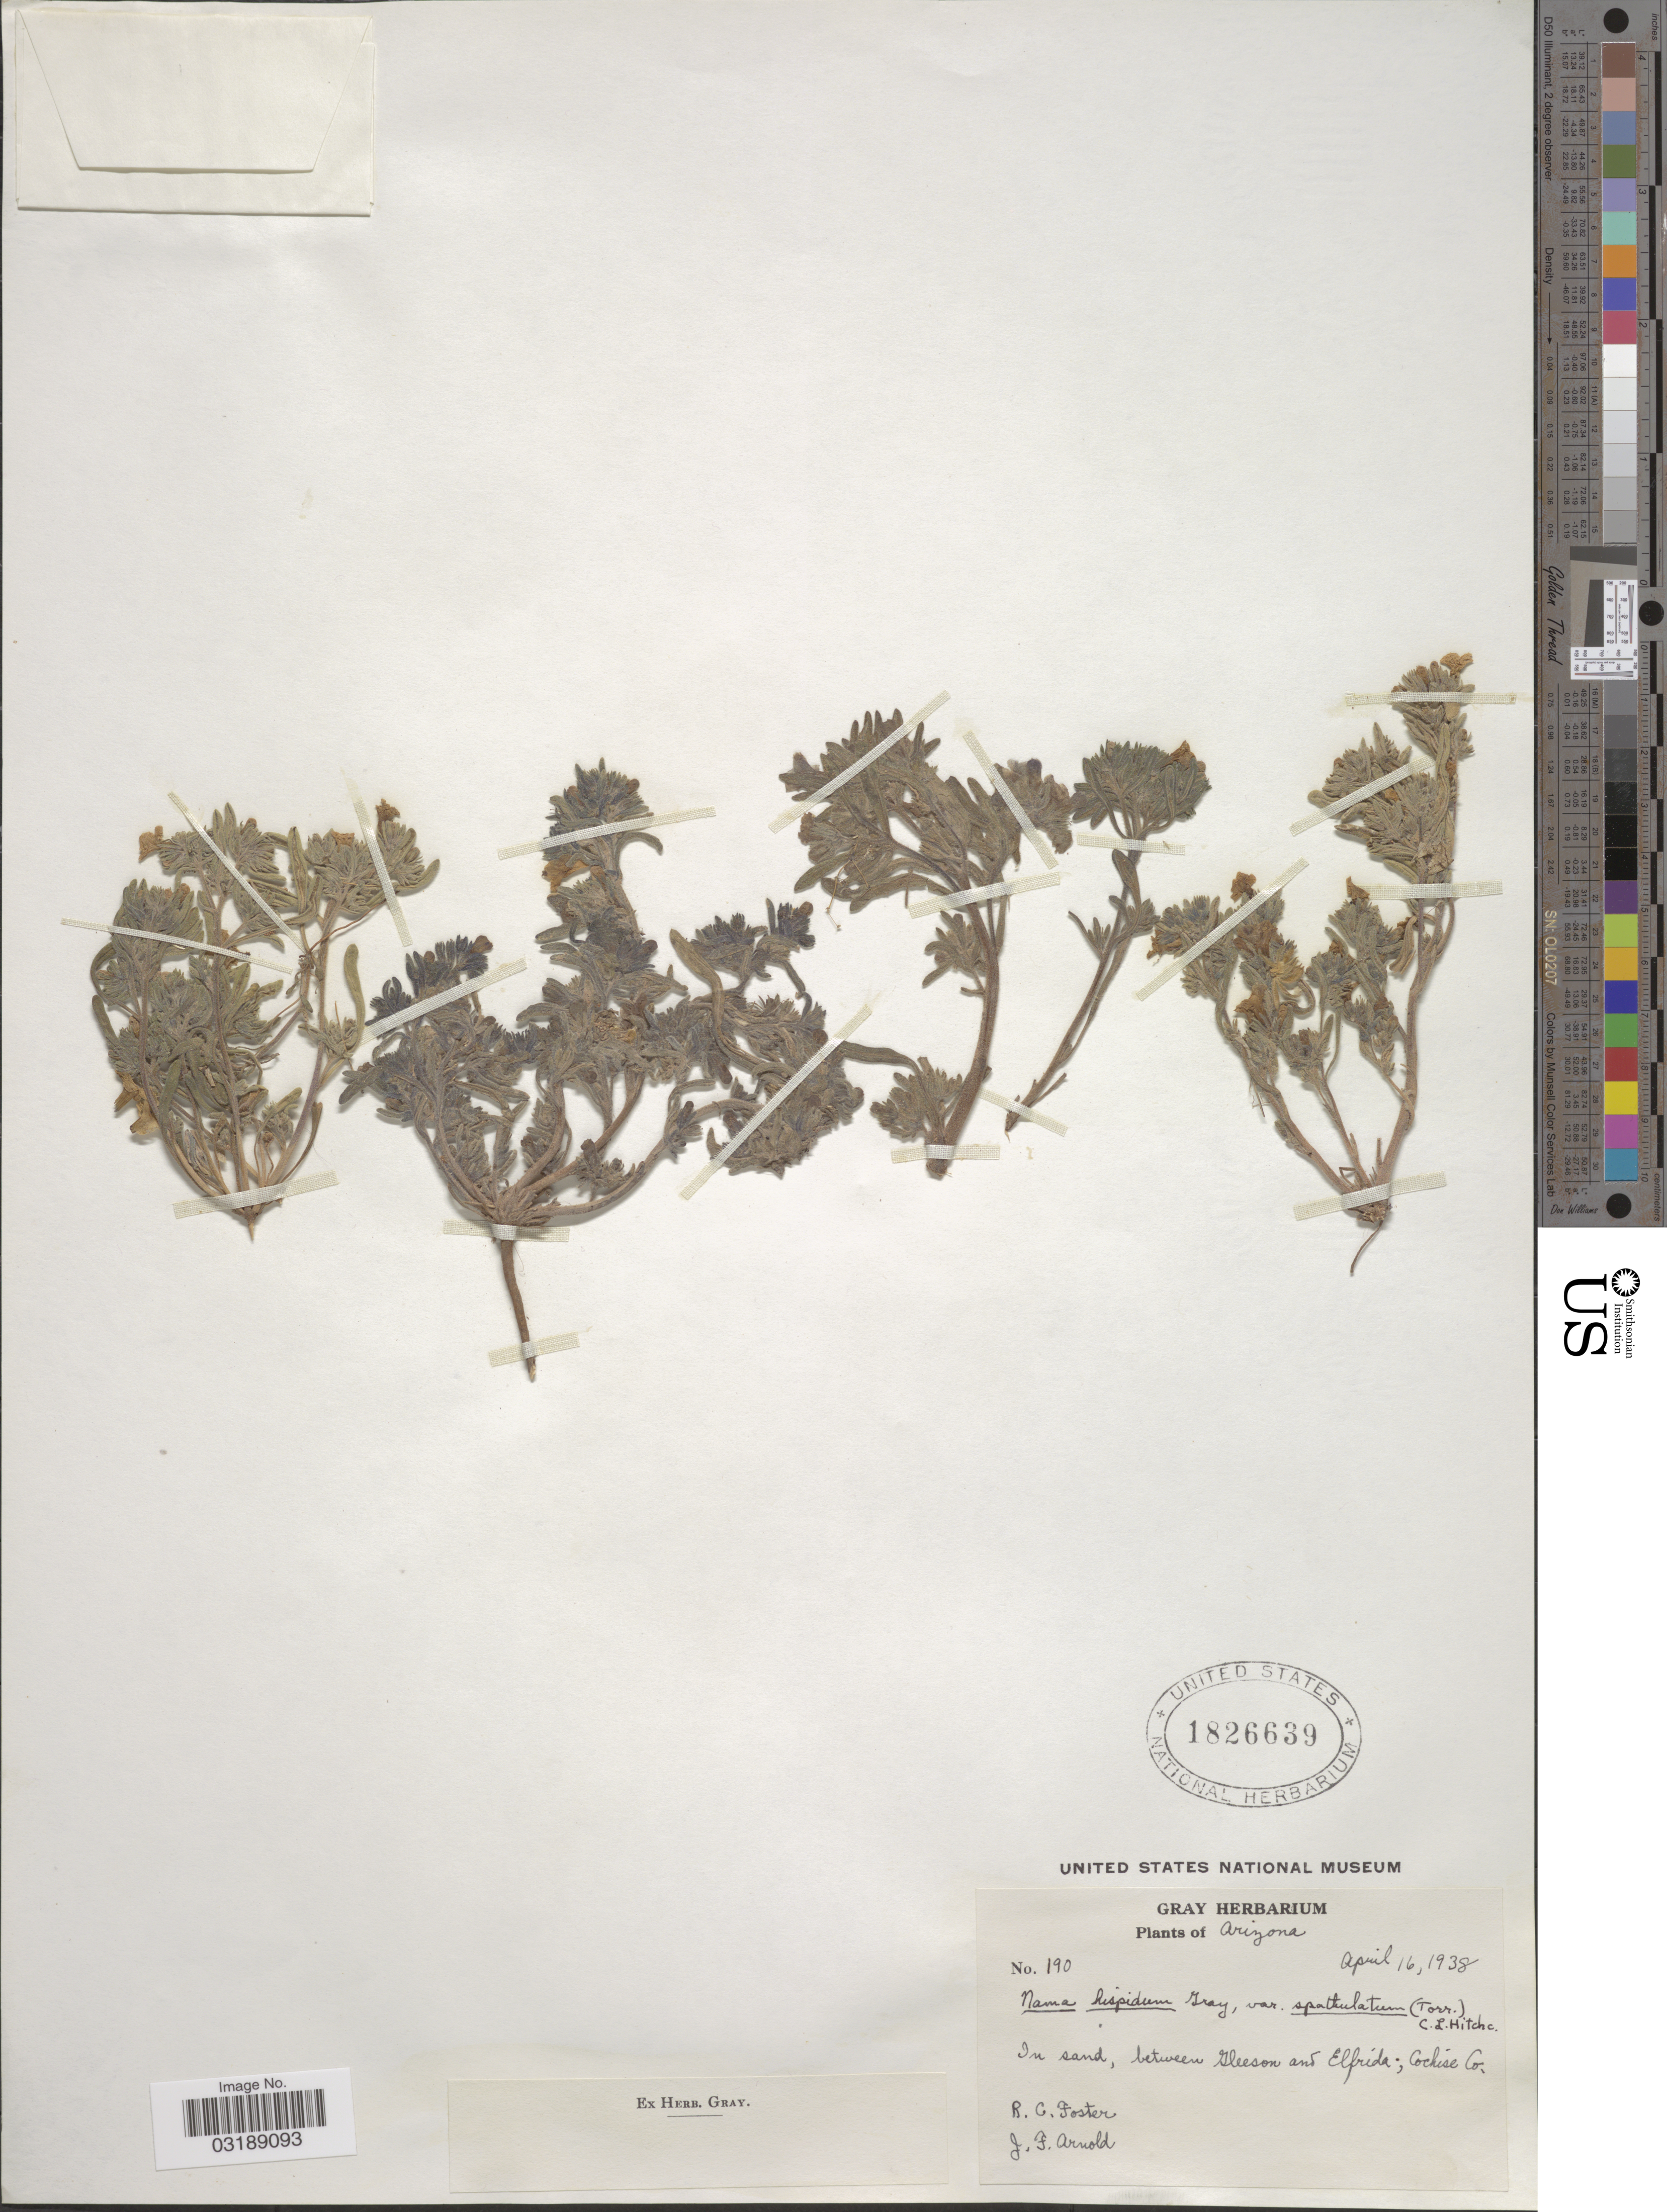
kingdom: Plantae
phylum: Tracheophyta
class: Magnoliopsida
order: Boraginales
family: Namaceae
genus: Nama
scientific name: Nama hispida var. spathulatum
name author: (Torr.) C.L. Hitchc.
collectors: R. Foster & J. F. Arnold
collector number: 190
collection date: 1938-04-16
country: United States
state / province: Arizona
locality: In sand, between Gleeson and Elfrida; Cochise Co.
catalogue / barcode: US 1826639